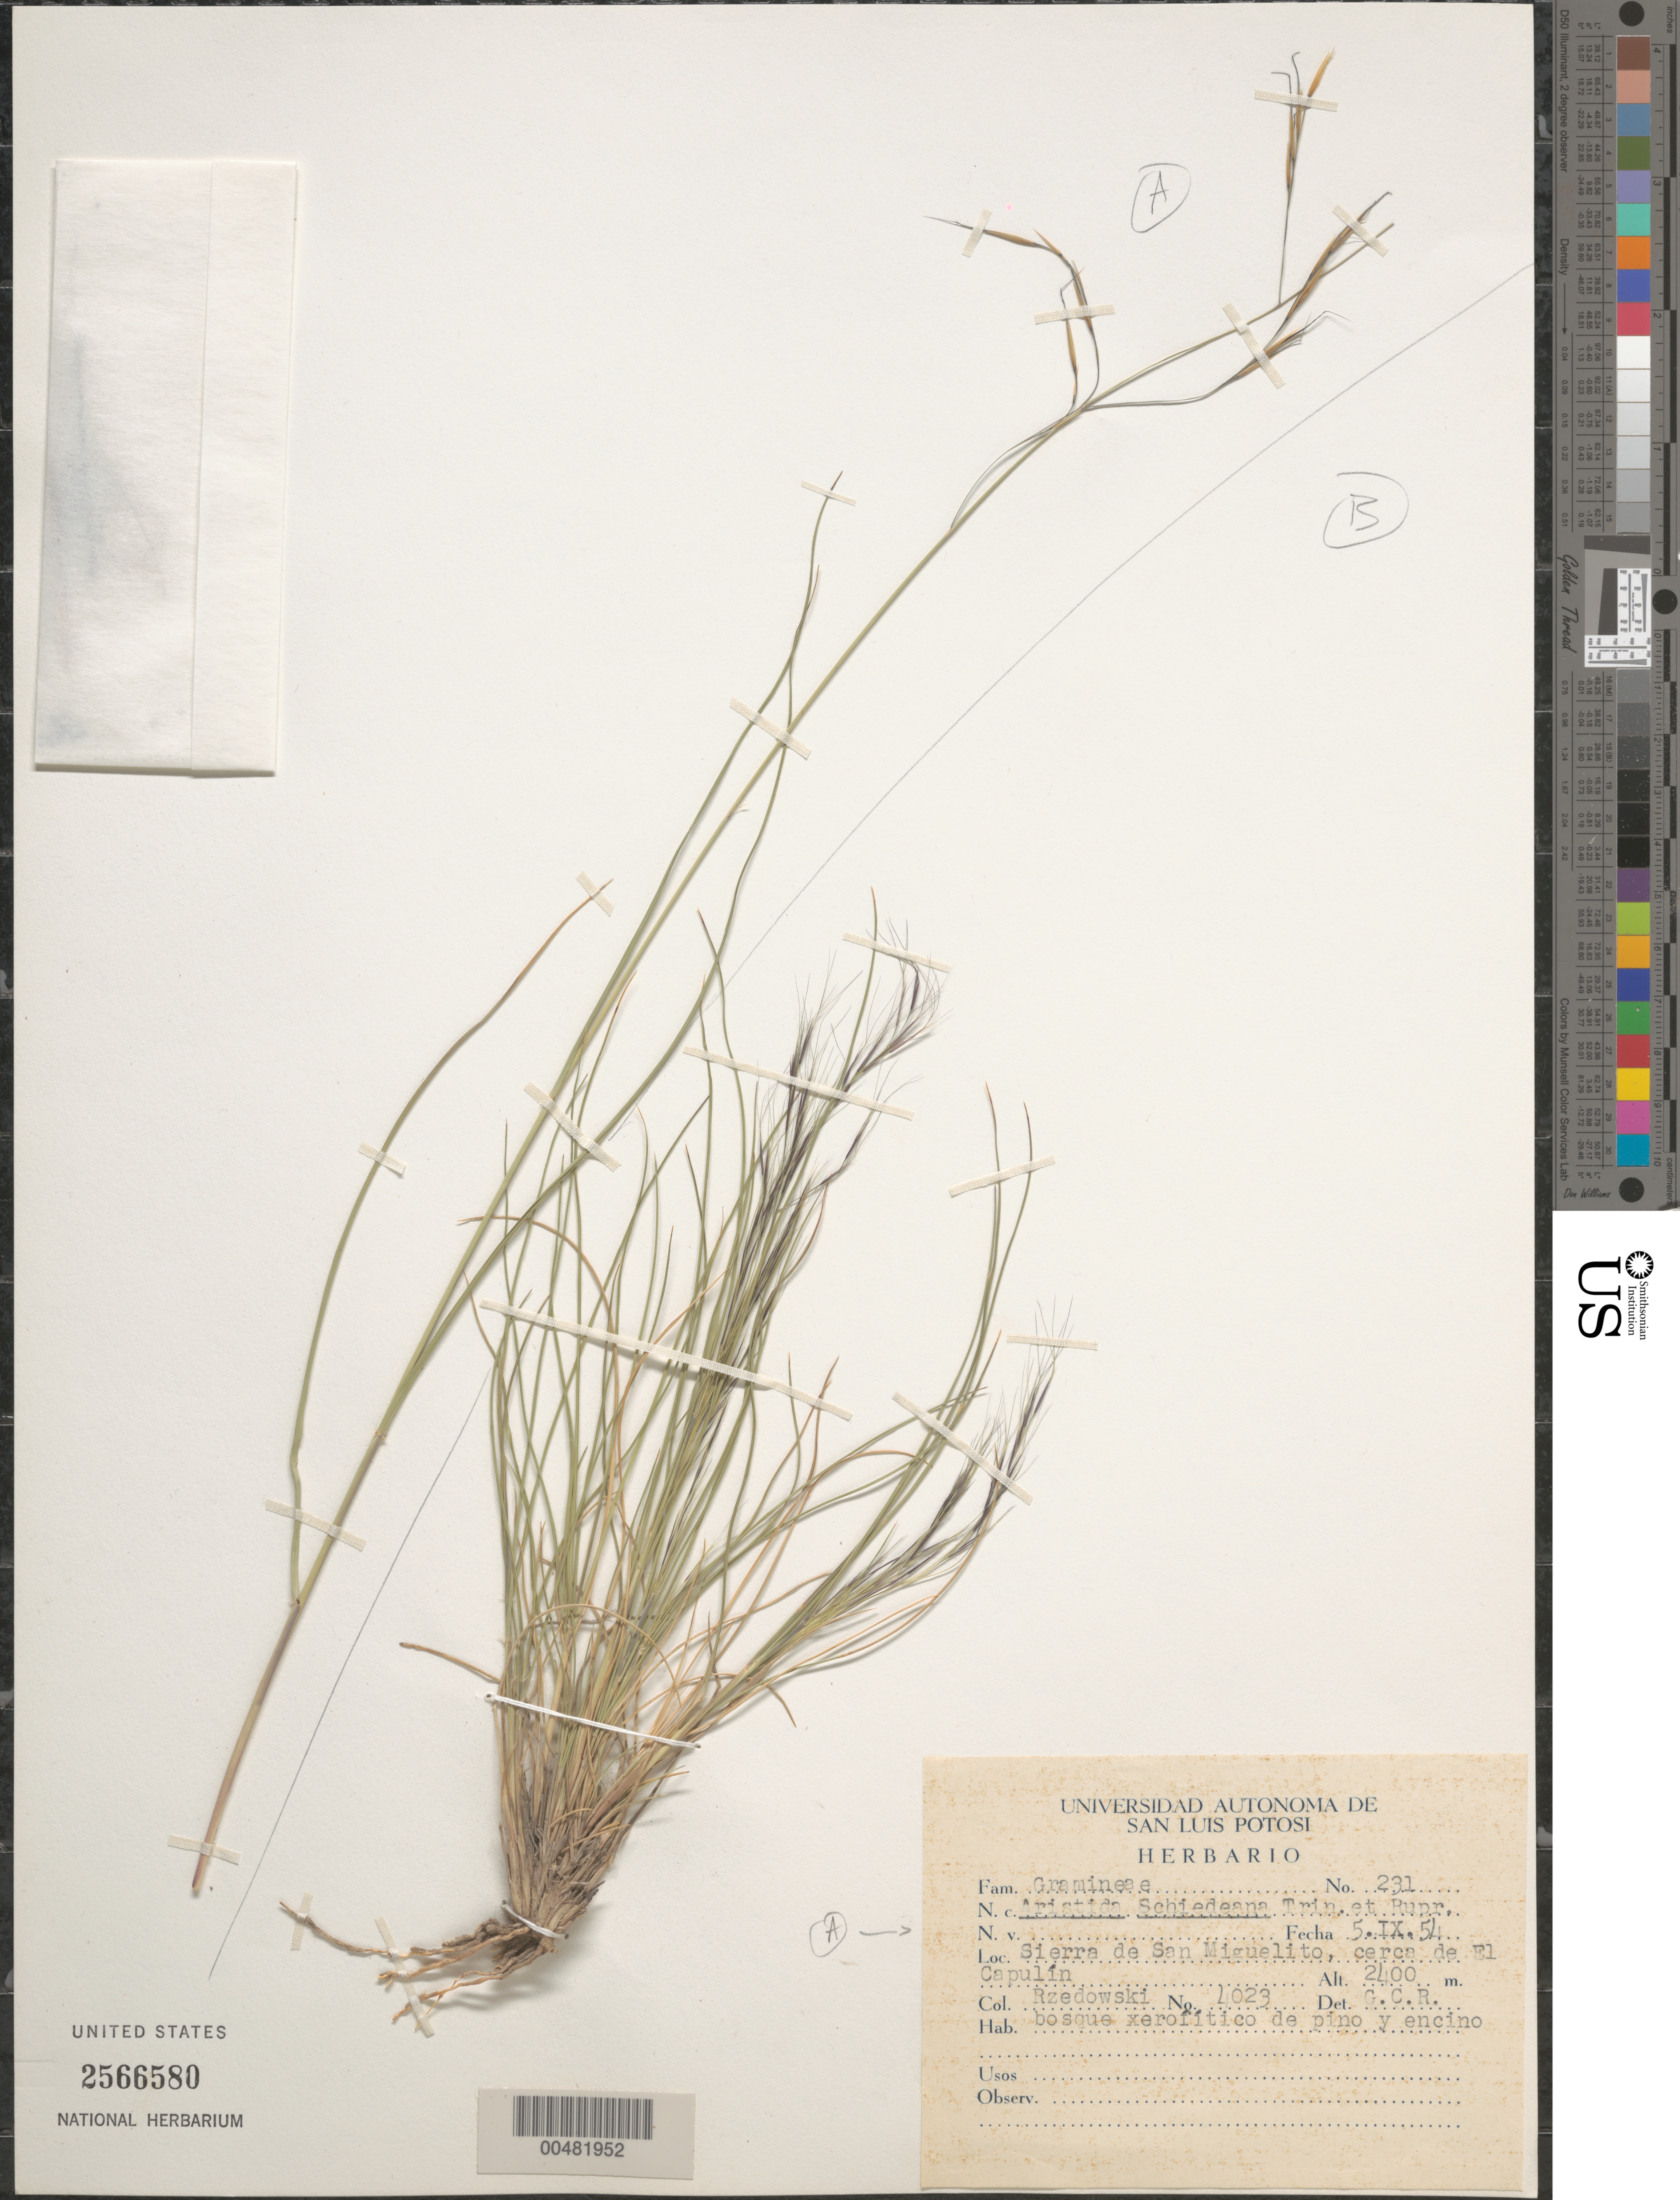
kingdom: Plantae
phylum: Tracheophyta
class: Liliopsida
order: Poales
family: Poaceae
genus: Aristida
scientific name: Aristida schiedeana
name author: Trin. & Rupr.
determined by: G. C. R.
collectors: J. Rzedowski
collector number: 4023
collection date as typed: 5 Sep 1954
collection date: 1954-09-05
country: Mexico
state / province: San Luis Potosi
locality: Sierra de San Miguelito, cerca de El Capulín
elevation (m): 2400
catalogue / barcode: US 2566580